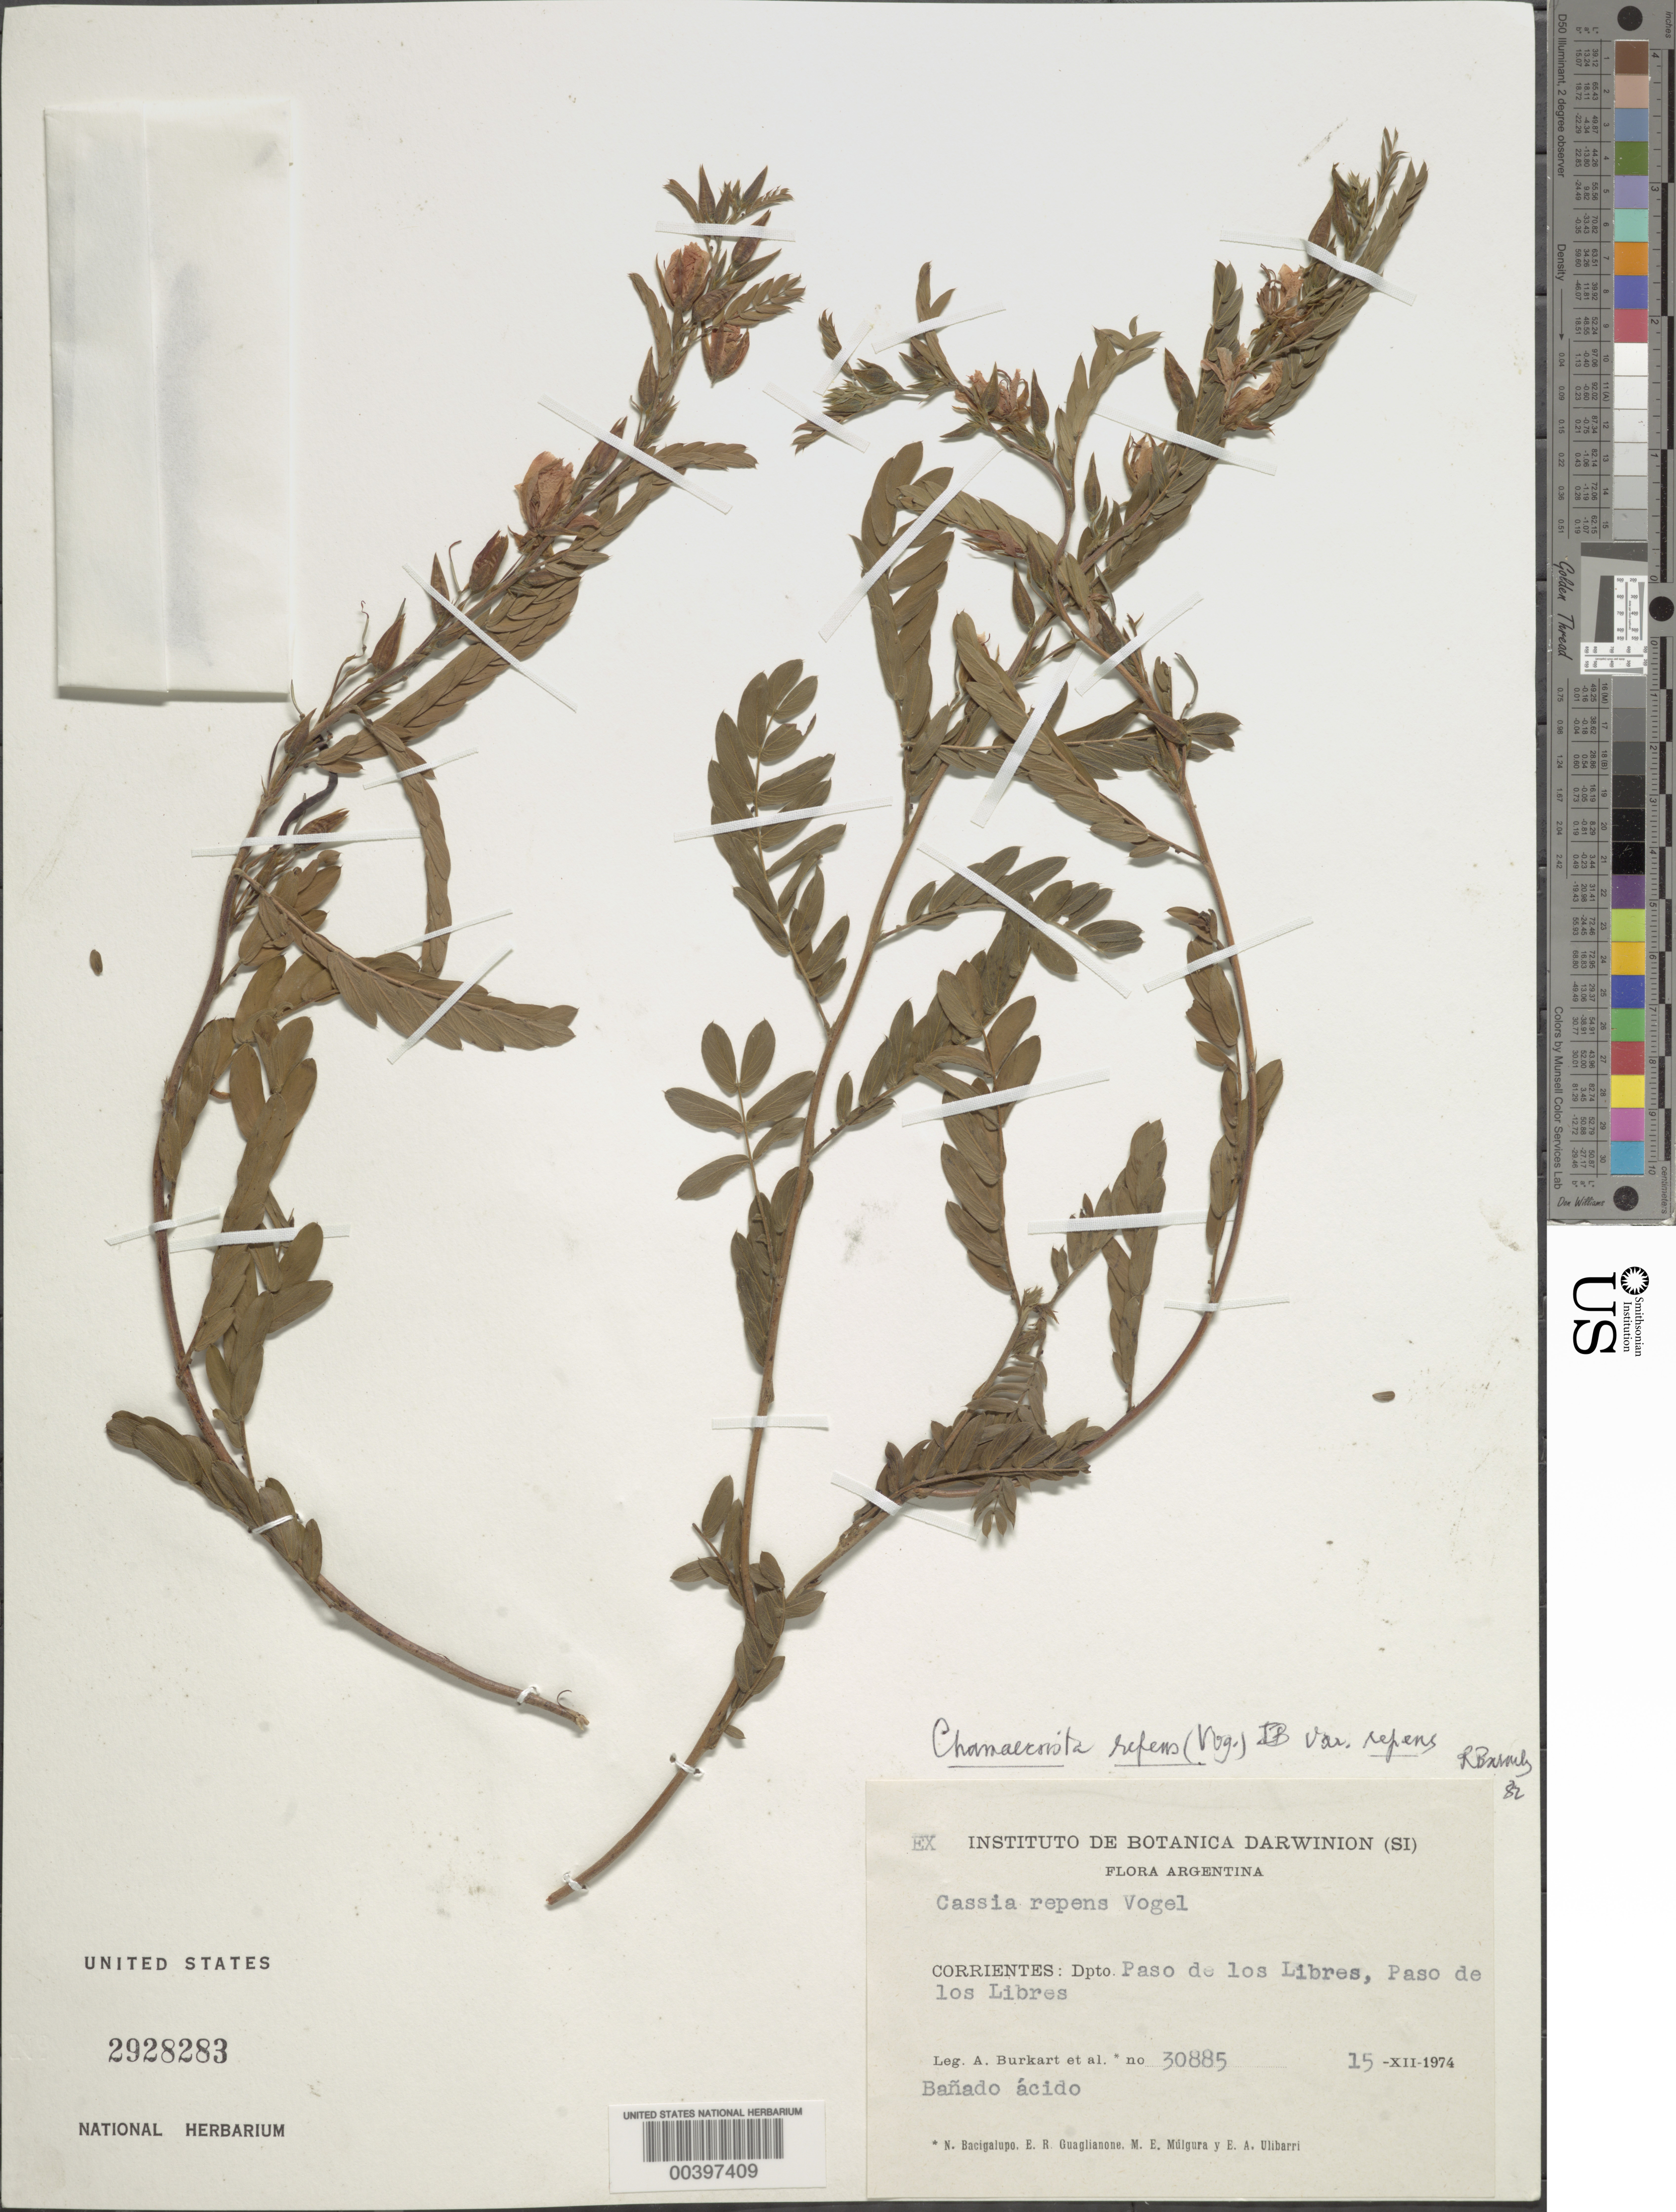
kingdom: Plantae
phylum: Tracheophyta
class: Magnoliopsida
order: Fabales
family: Fabaceae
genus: Chamaecrista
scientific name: Chamaecrista repens var. repens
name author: (Vogel) H.S. Irwin & Barneby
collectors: A. E. Burkart, N. M. Bacigalupo, E. R. Guaglianone, M. Mulgura & E. A. Ulibarri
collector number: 30885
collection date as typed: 15 Dec 1974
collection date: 1974-12-15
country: Argentina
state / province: Corrientes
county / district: Paso de Los Libres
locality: Paso de los Libres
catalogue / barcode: US 2928283